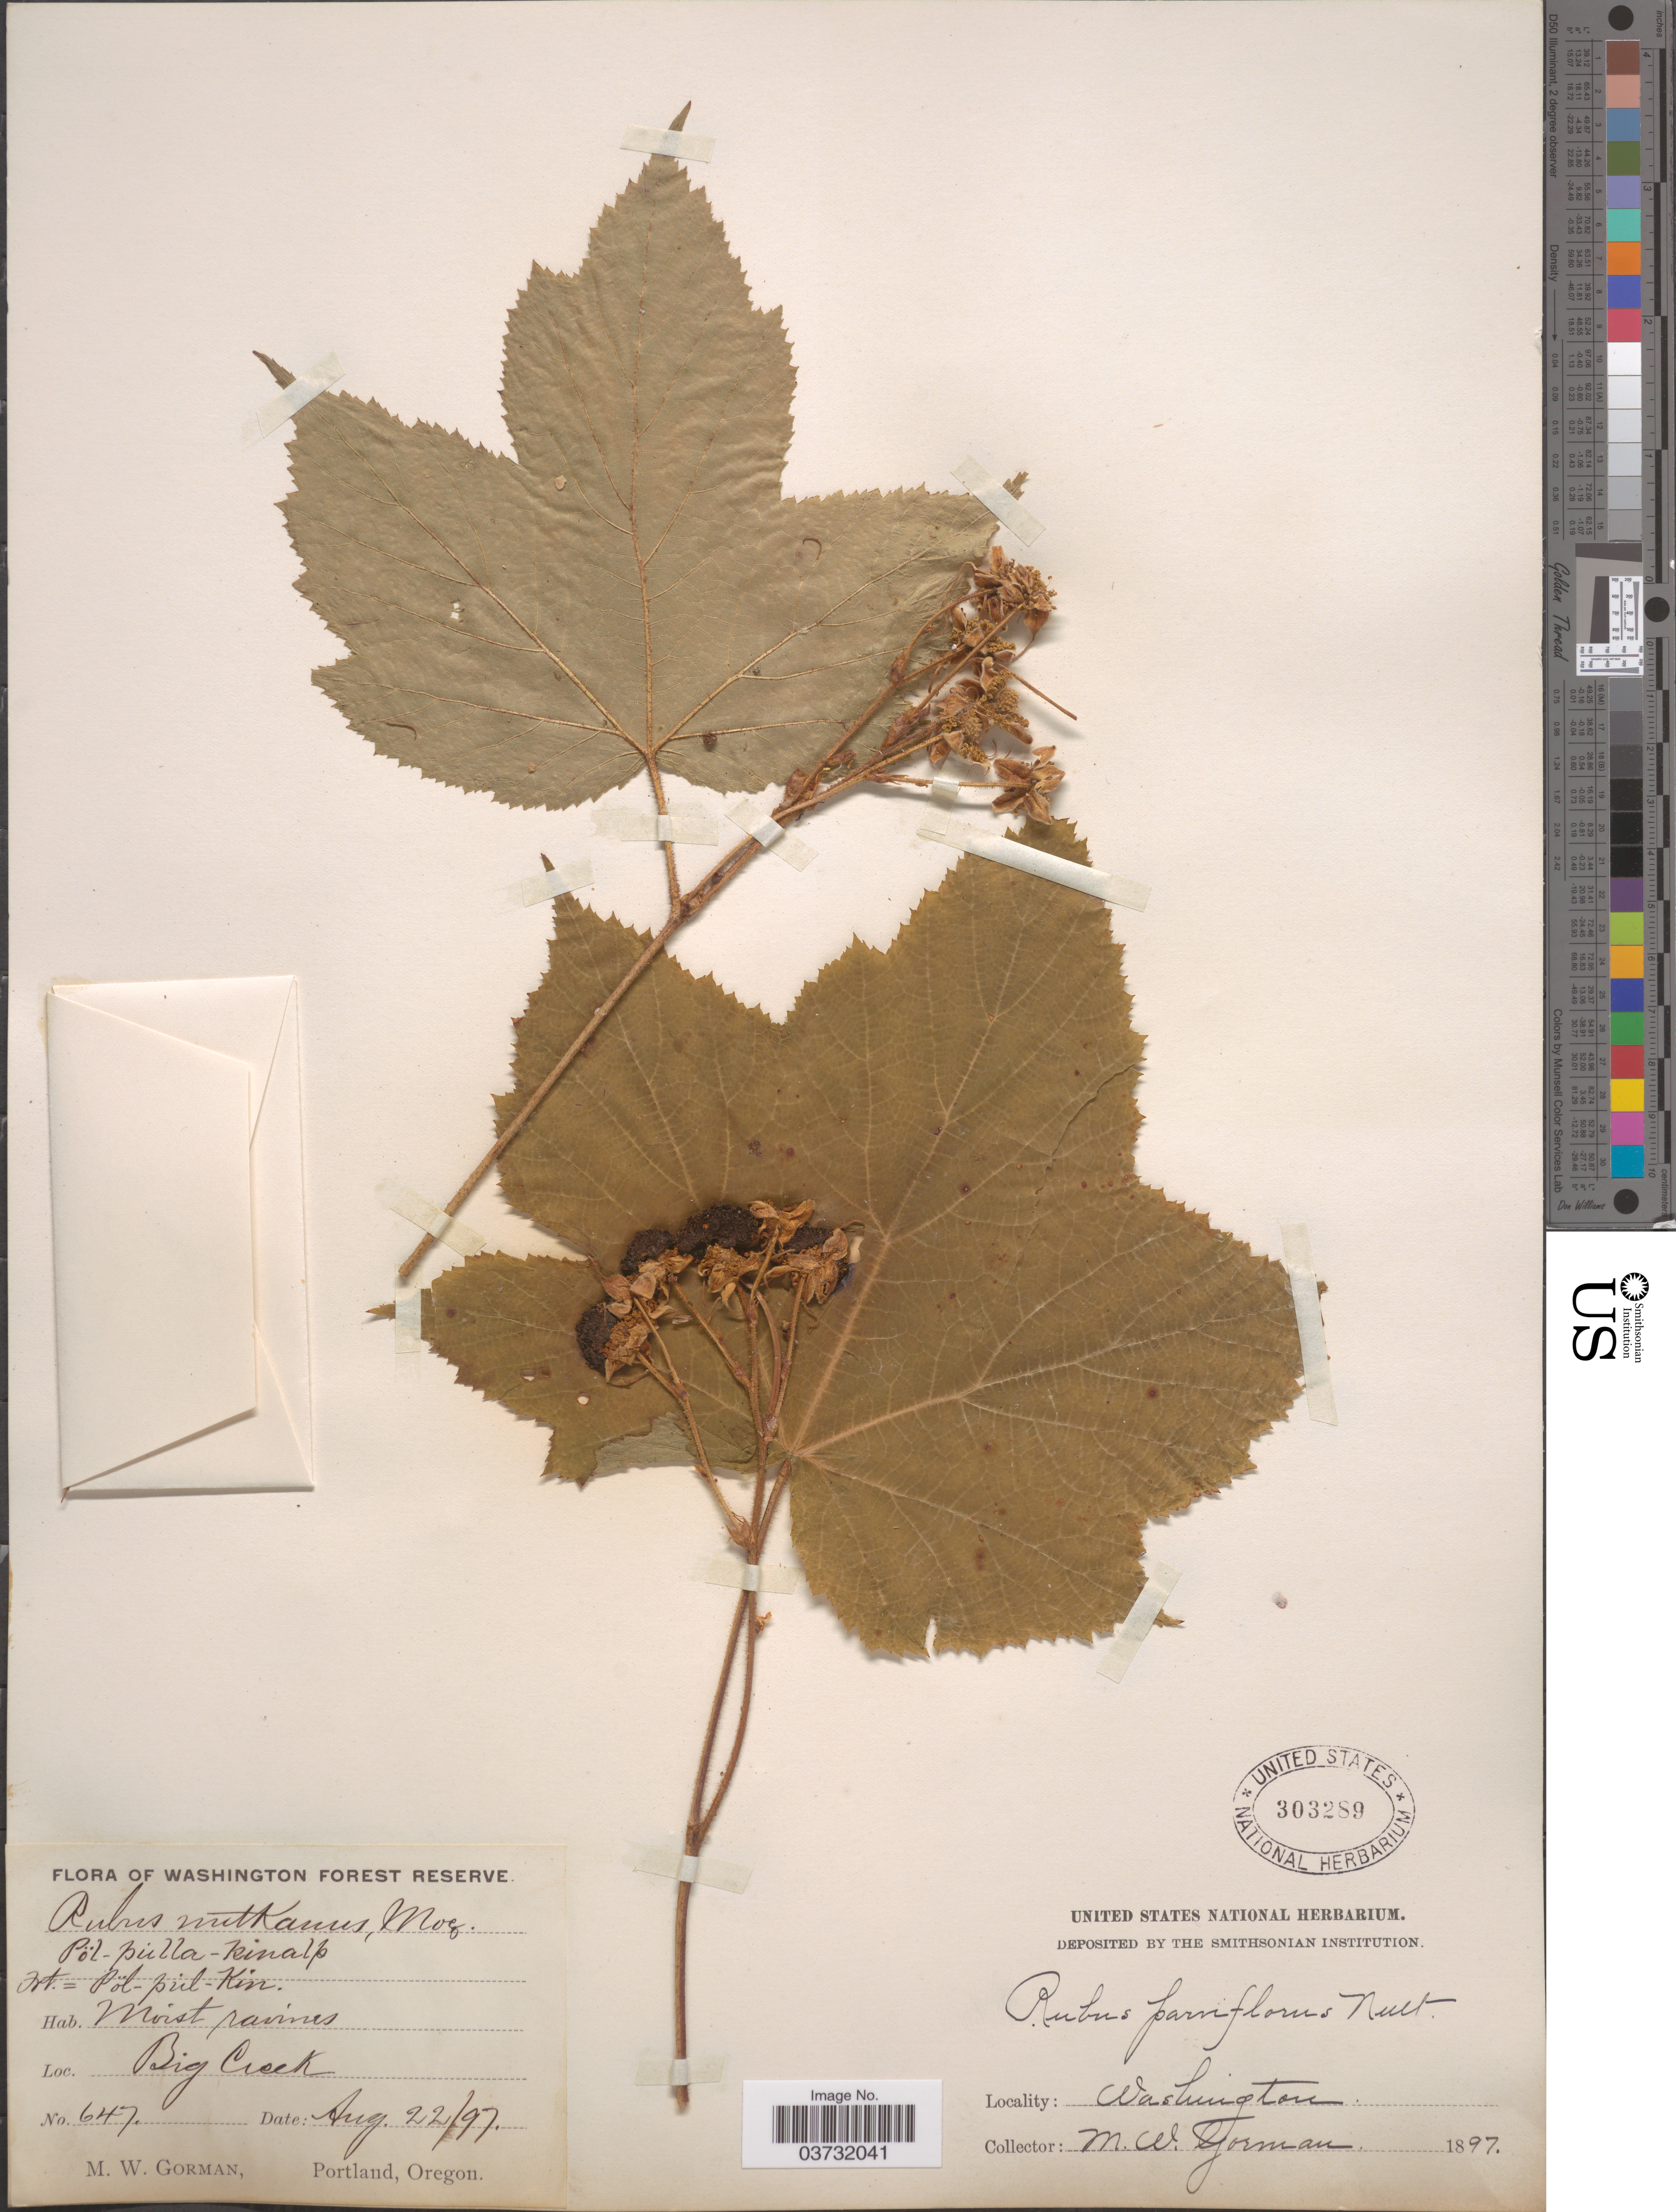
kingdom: Plantae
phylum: Tracheophyta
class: Magnoliopsida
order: Rosales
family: Rosaceae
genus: Rubus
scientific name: Rubus parviflorus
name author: Nutt.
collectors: M. W. Gorman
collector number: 647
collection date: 1897-08-22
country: United States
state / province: Washington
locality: Washington Forest Reserve. Big Creek.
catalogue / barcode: US 303289